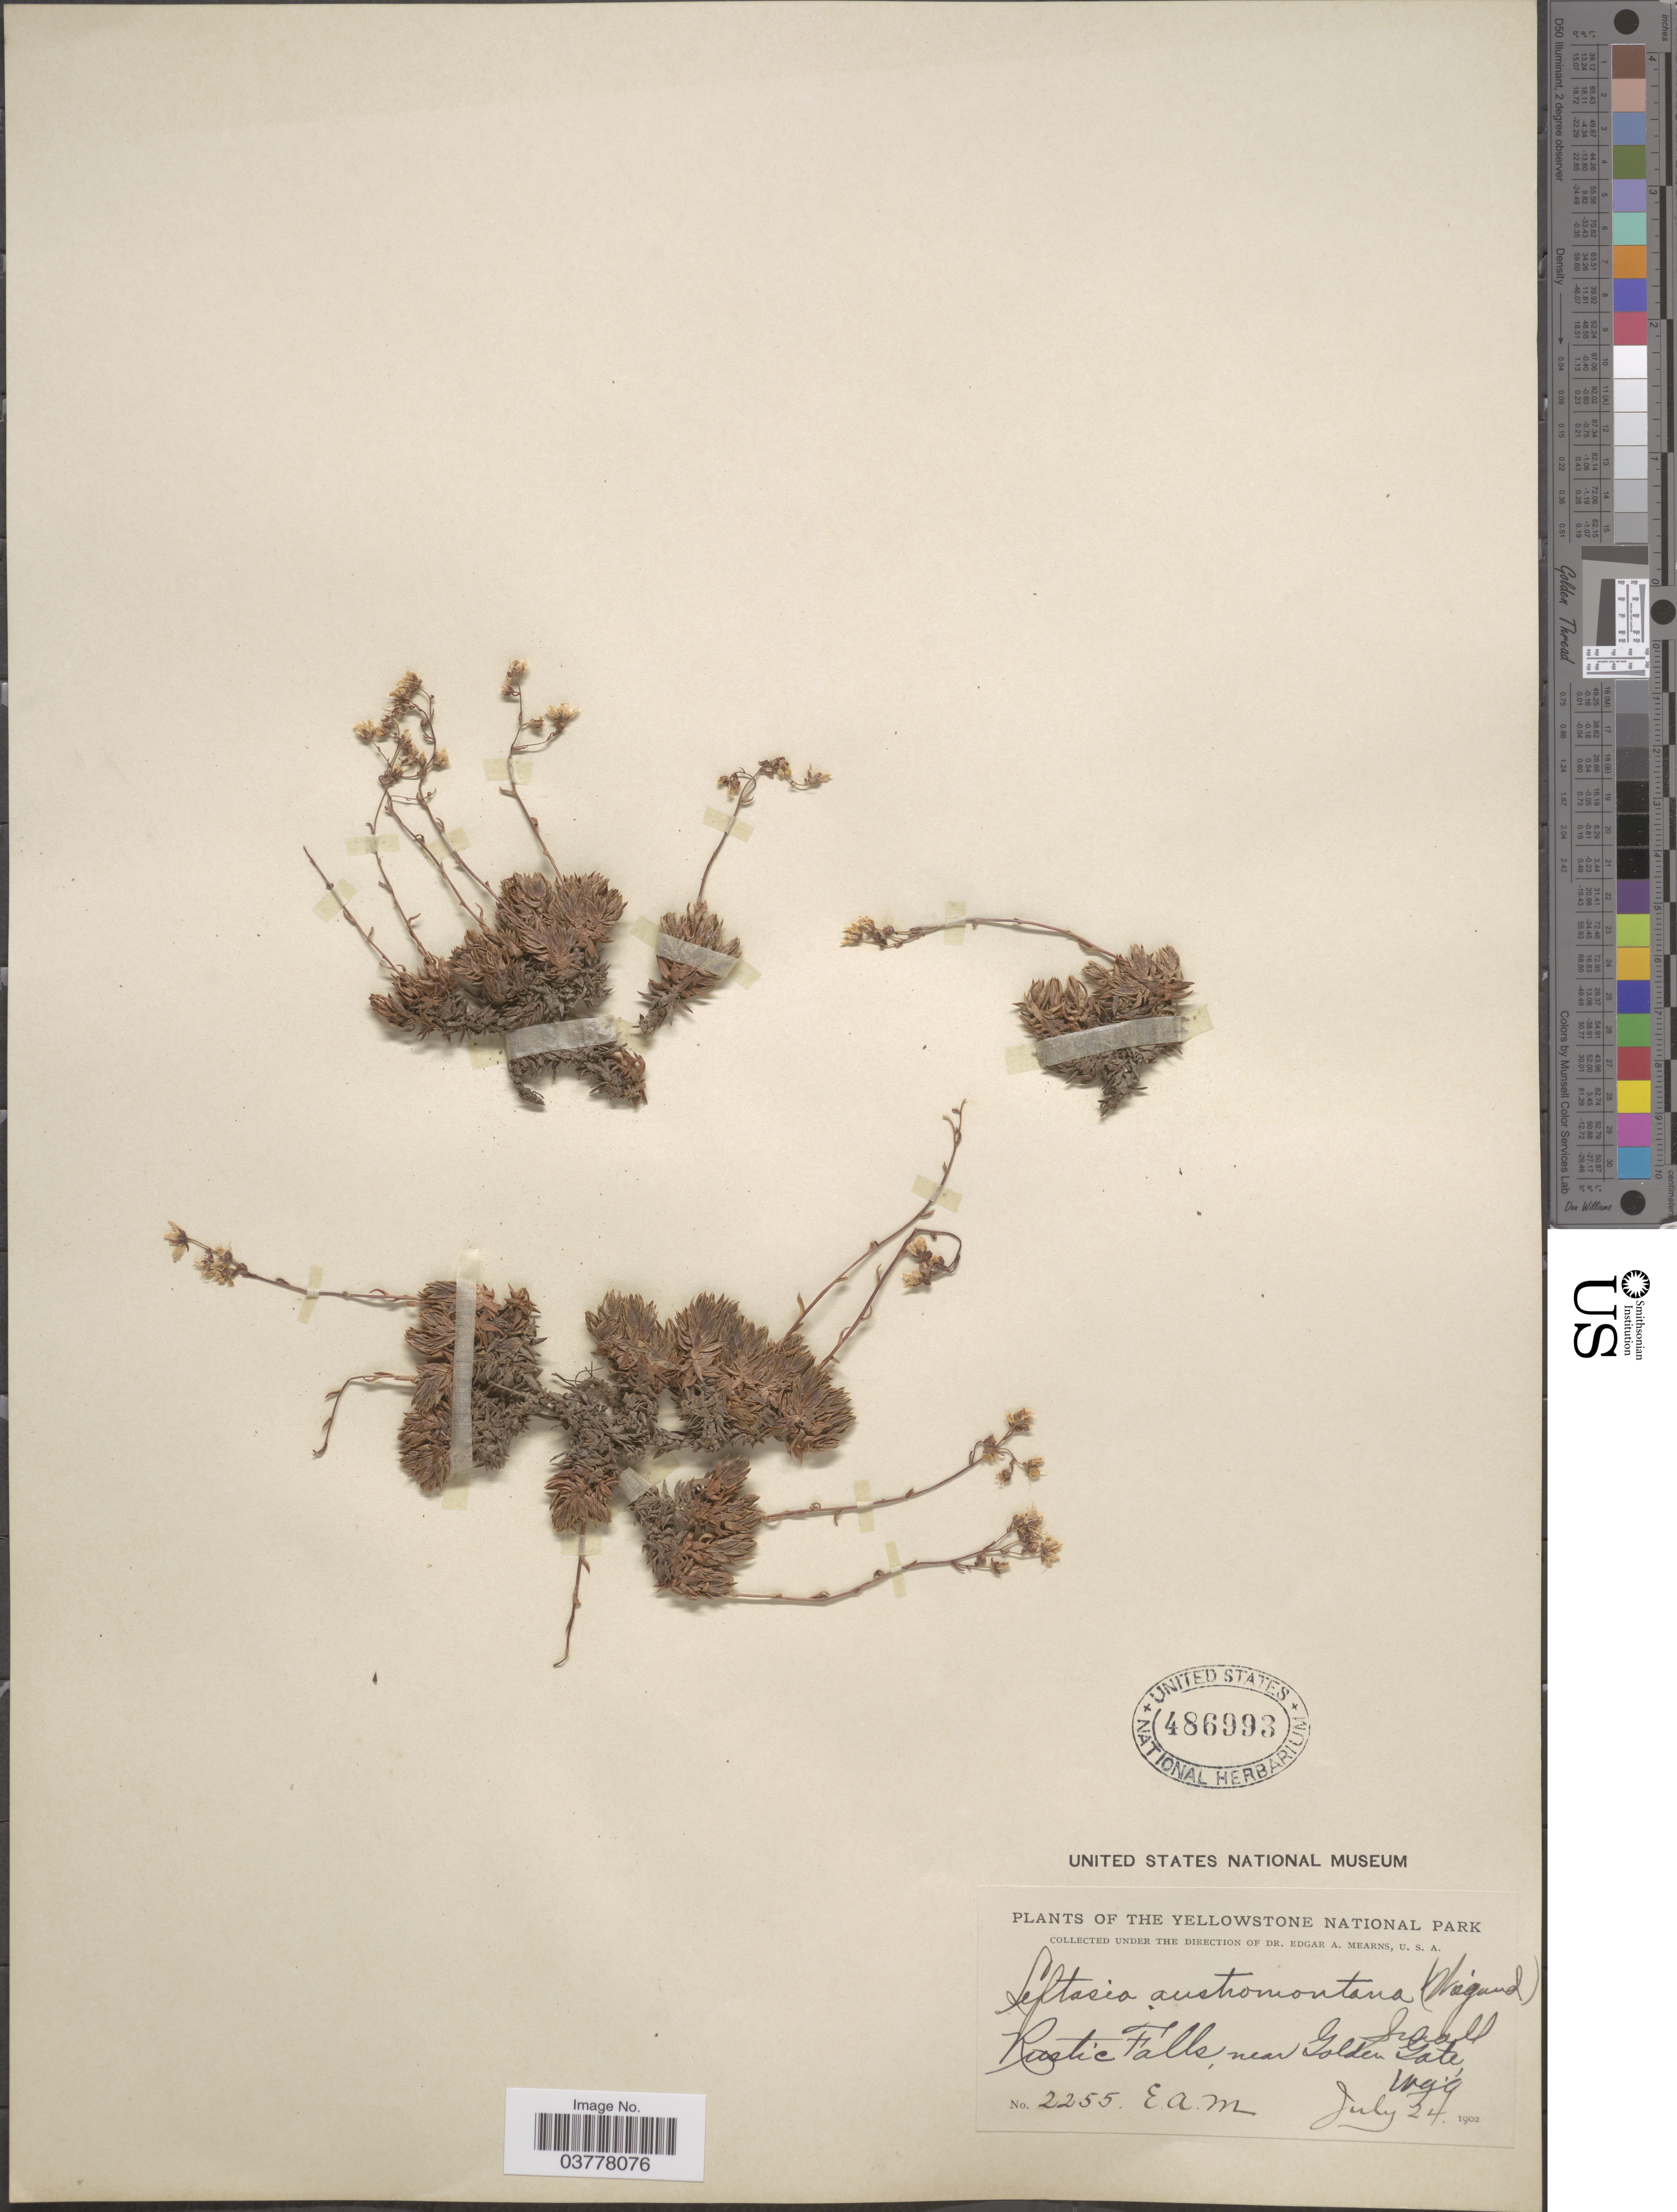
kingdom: Plantae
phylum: Tracheophyta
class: Magnoliopsida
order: Saxifragales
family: Saxifragaceae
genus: Saxifraga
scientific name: Saxifraga bronchialis subsp. austromontana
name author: (Wiegand) Piper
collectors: E. A. Mearns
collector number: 2255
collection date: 1902-07-24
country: United States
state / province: Wyoming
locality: The Yellowstone National Park. Rustic Falls, near Golden Gate.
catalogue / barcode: US 486993